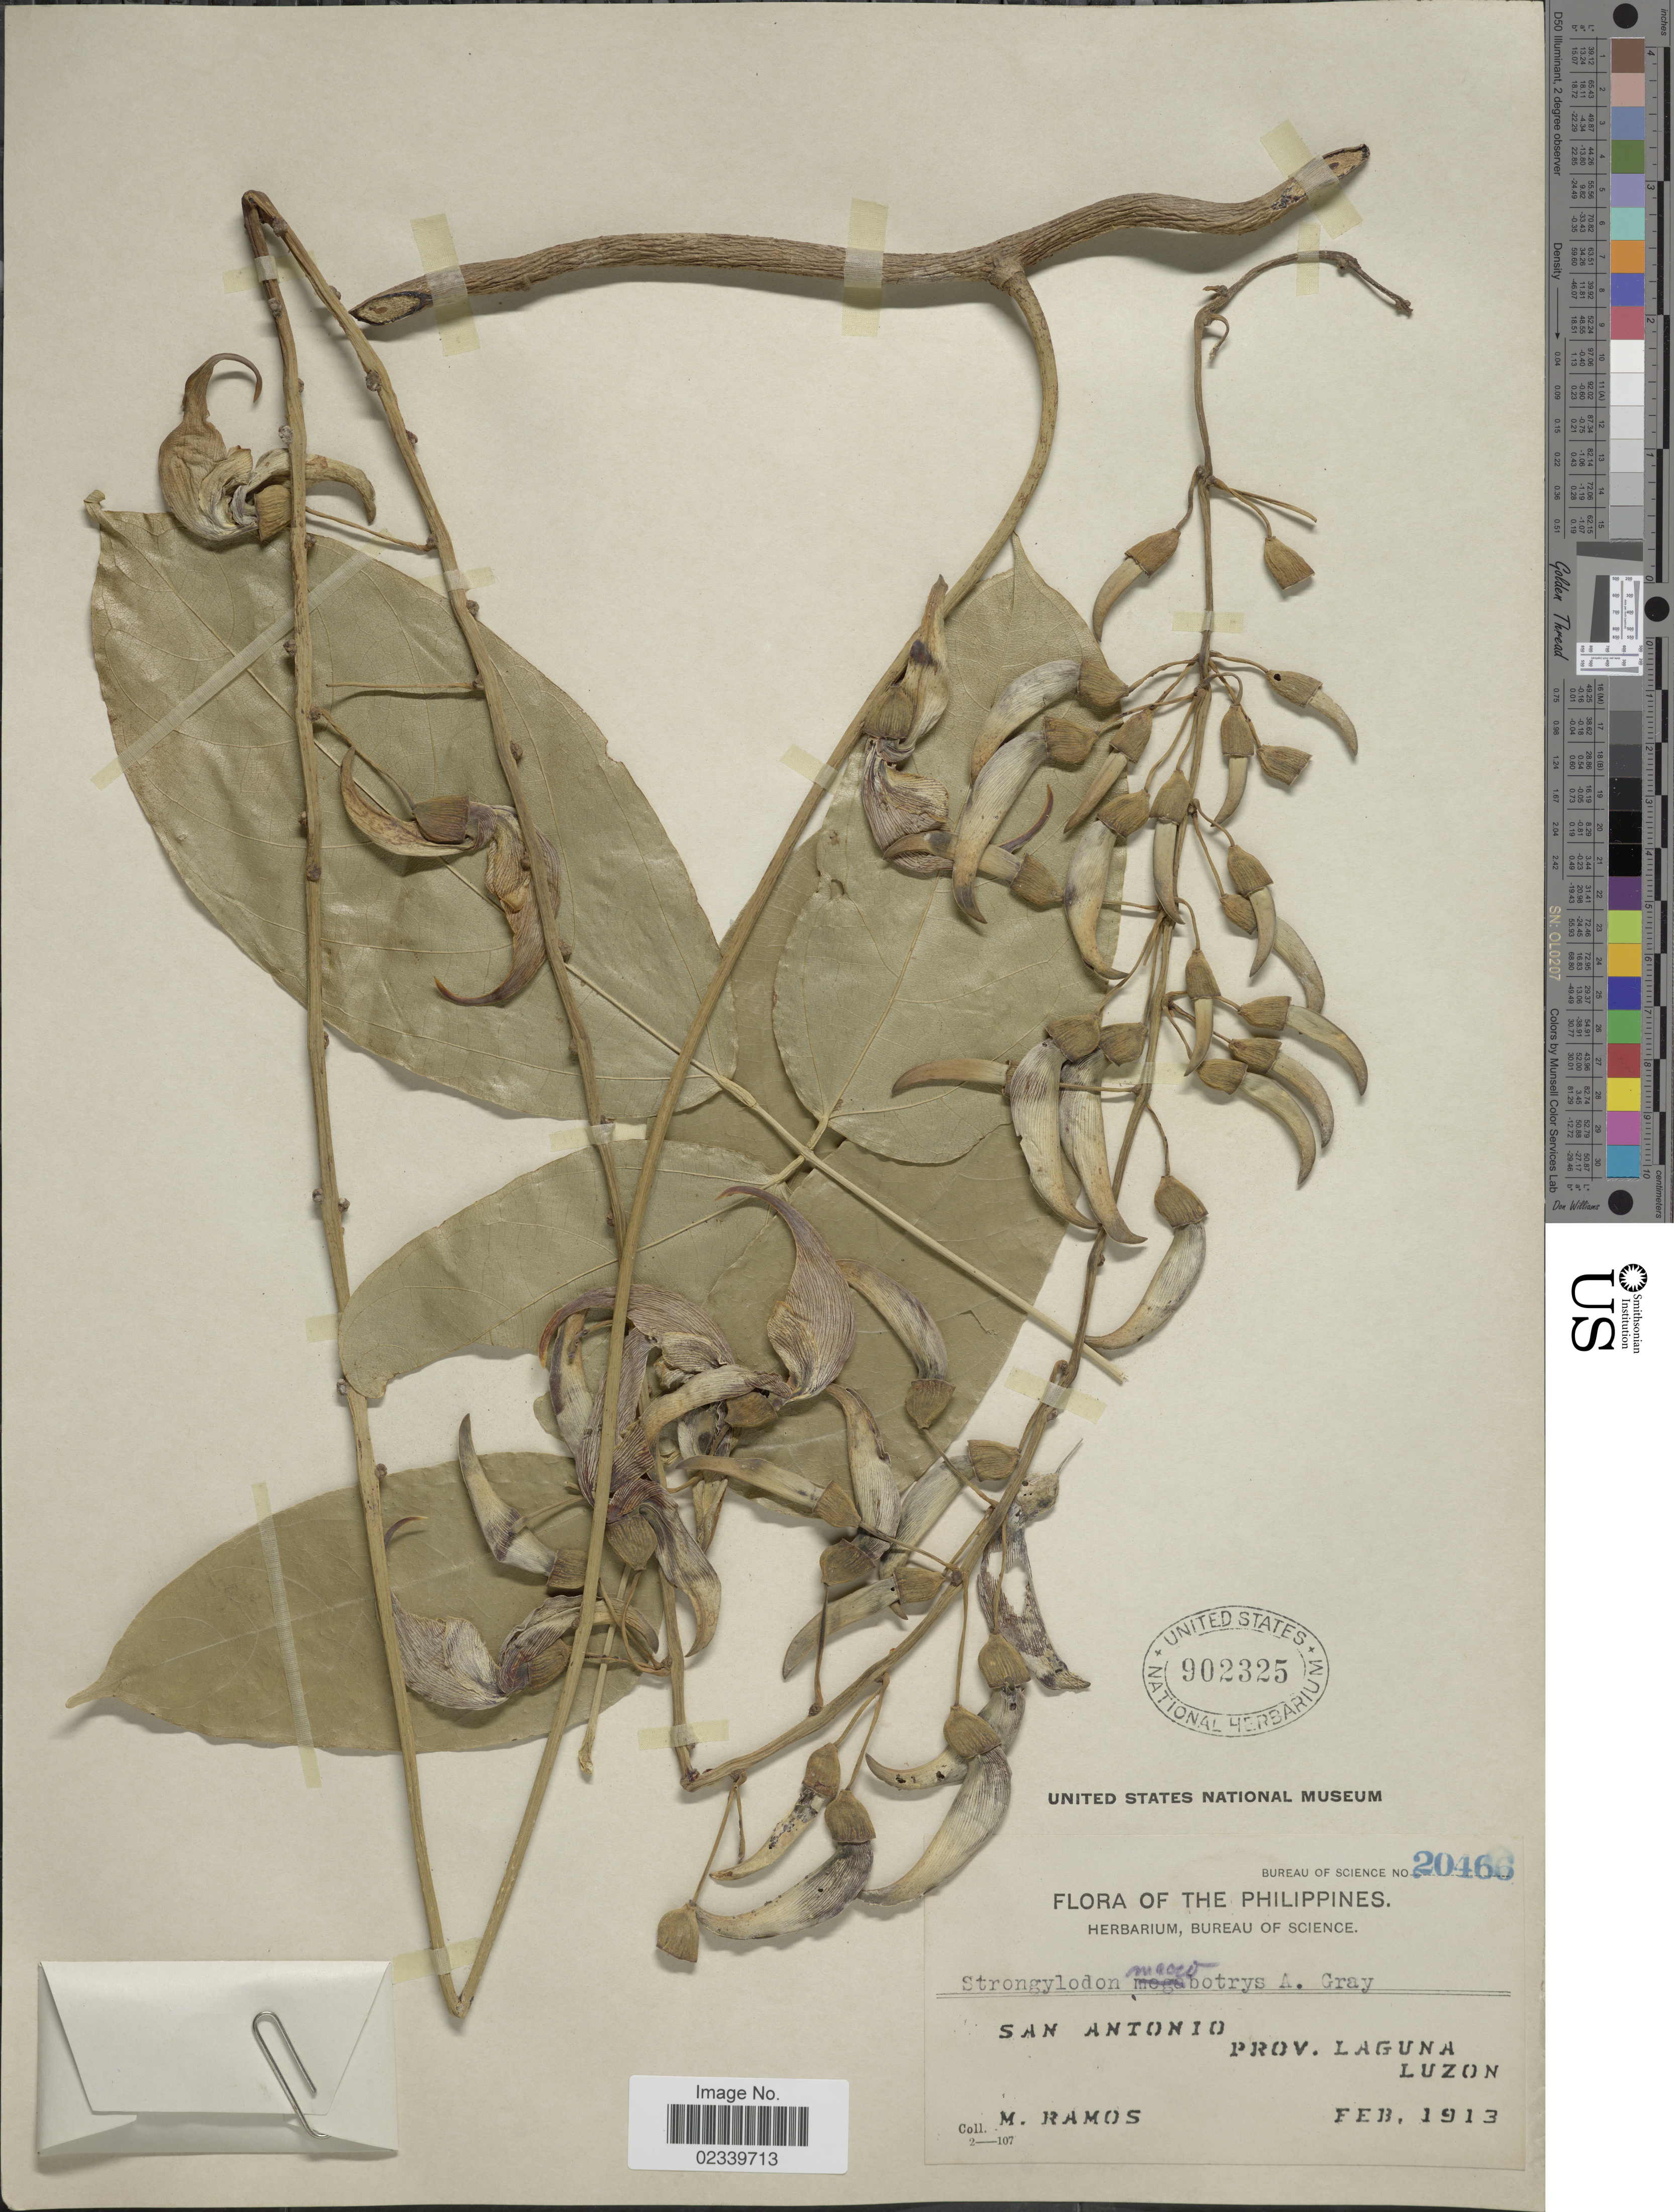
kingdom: Plantae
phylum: Tracheophyta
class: Magnoliopsida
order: Fabales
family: Fabaceae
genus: Strongylodon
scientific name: Strongylodon macrobotrys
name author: A. Gray in Wilkes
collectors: M. Ramos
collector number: Bureau of Science 20466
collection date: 1913-02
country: Philippines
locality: San Antonio, Prov. Laguna, Luzon.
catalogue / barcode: US 902325